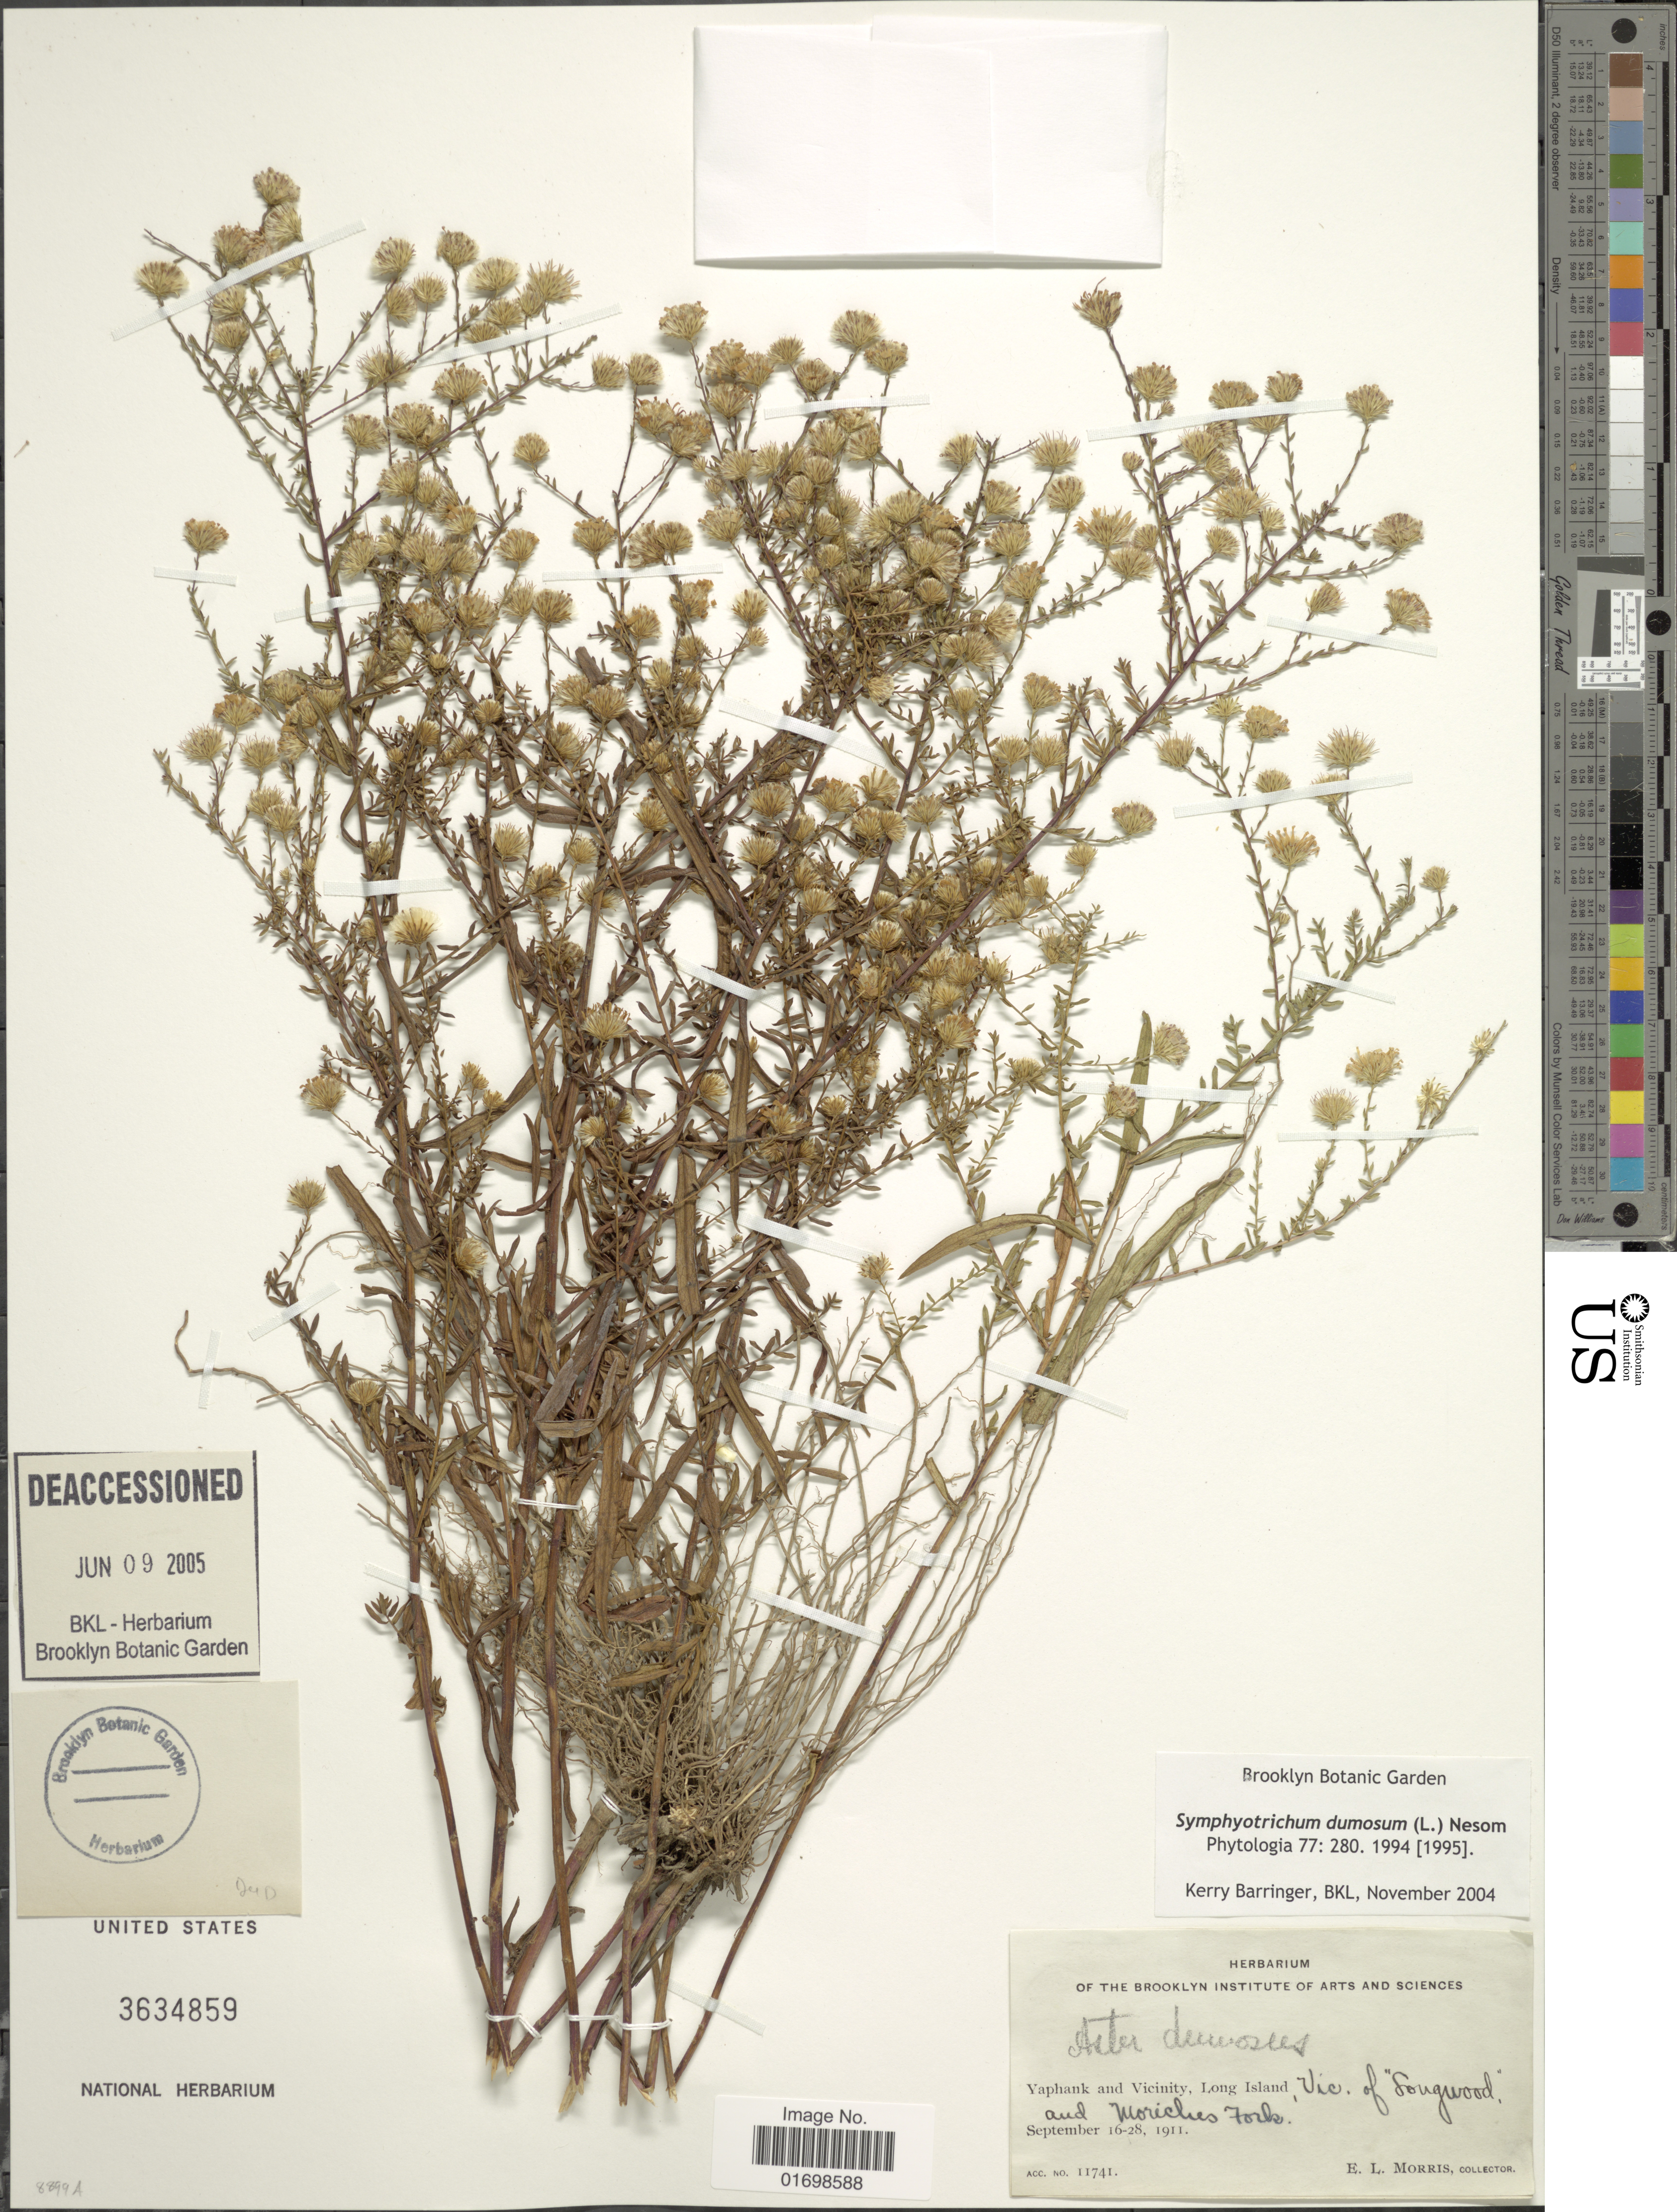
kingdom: Plantae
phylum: Tracheophyta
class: Magnoliopsida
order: Asterales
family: Asteraceae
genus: Symphyotrichum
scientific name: Symphyotrichum dumosum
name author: (L.) G.L. Nesom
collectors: E. Morris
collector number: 11741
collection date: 1911-09-16/1911-09-28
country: United States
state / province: New York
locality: Yaphank and Vicinity, Long Island, Vic. of "Songwood" and Moriches Fork.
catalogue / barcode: US 3634859